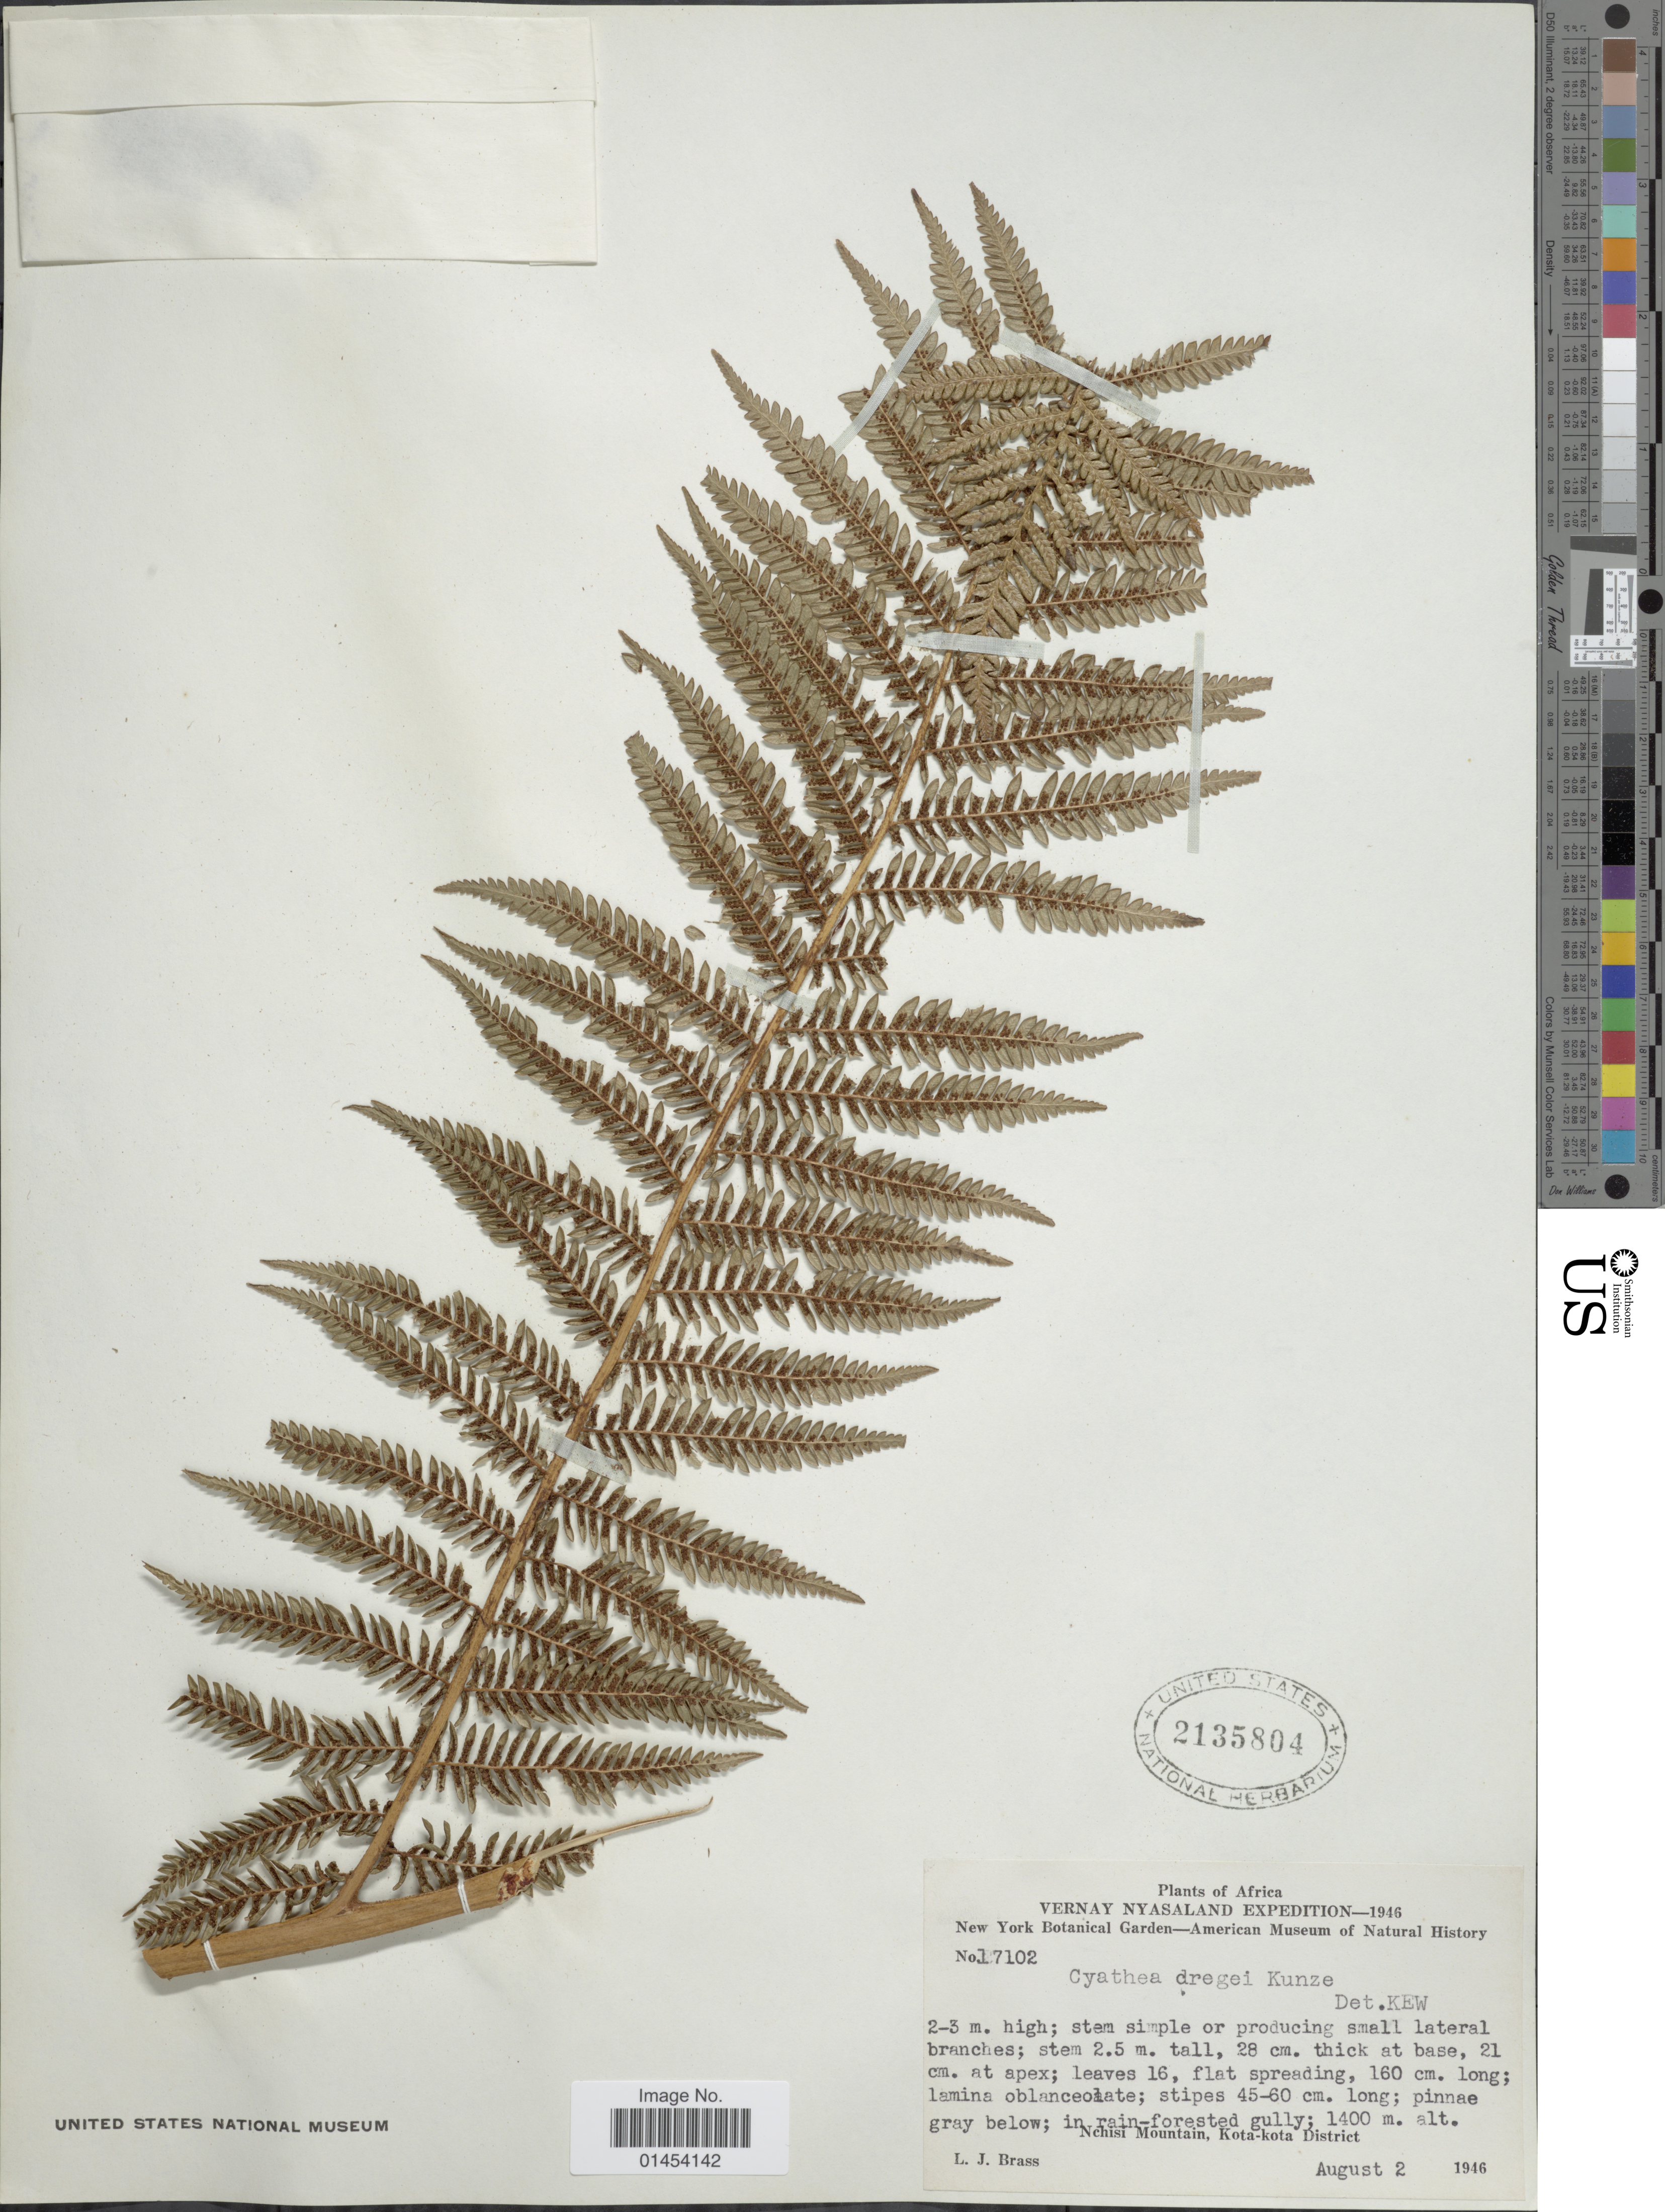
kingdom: Plantae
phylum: Tracheophyta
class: Polypodiopsida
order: Cyatheales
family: Cyatheaceae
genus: Cyathea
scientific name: Cyathea dregei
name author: Kunze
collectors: L. J. Brass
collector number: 17102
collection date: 1946-08-02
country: Malawi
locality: Africa. Nchisi Mountain, Kota-kota District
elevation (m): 1400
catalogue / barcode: US 2135804